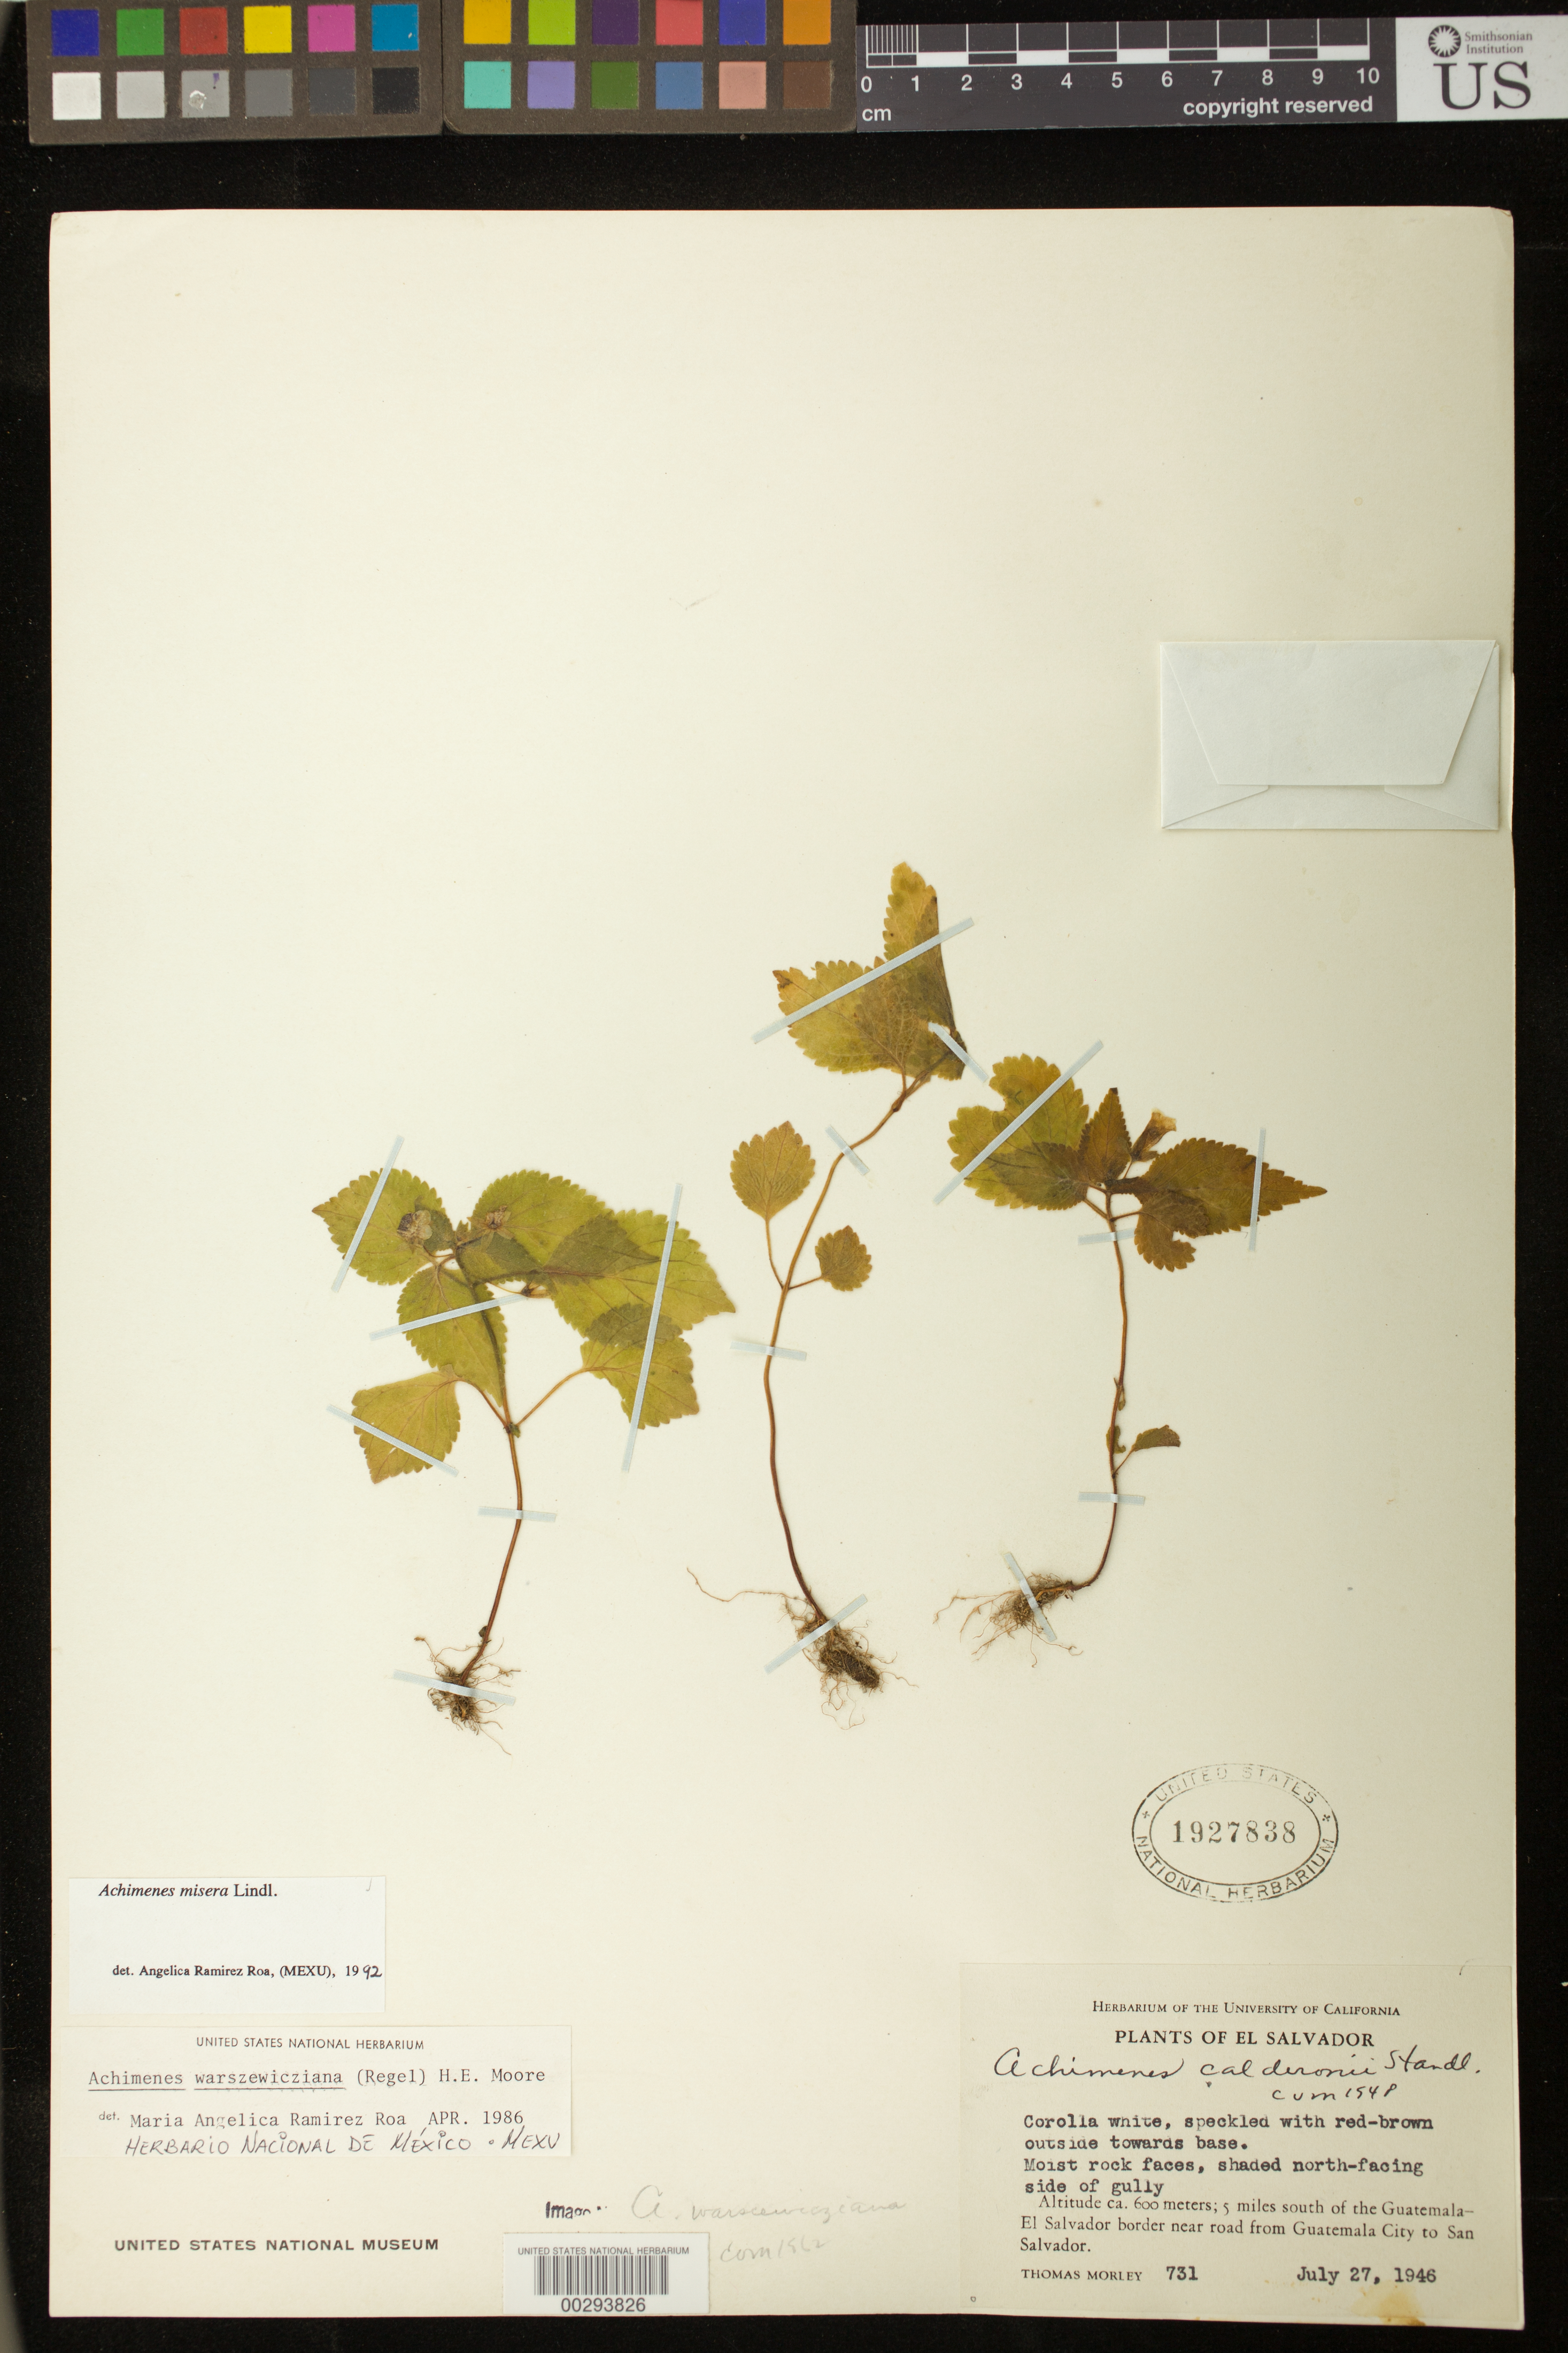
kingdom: Plantae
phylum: Tracheophyta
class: Magnoliopsida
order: Lamiales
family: Gesneriaceae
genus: Achimenes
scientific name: Achimenes misera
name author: Lindl.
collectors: T. Morley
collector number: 731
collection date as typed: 27 Jul 1946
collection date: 1946-07-27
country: El Salvador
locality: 5 mi S of the Guatemala - El Salvador border near road from Guatemala City to San Salvador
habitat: Moist rock faces, shaded north-facing side of gully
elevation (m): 600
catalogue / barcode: US 1927838